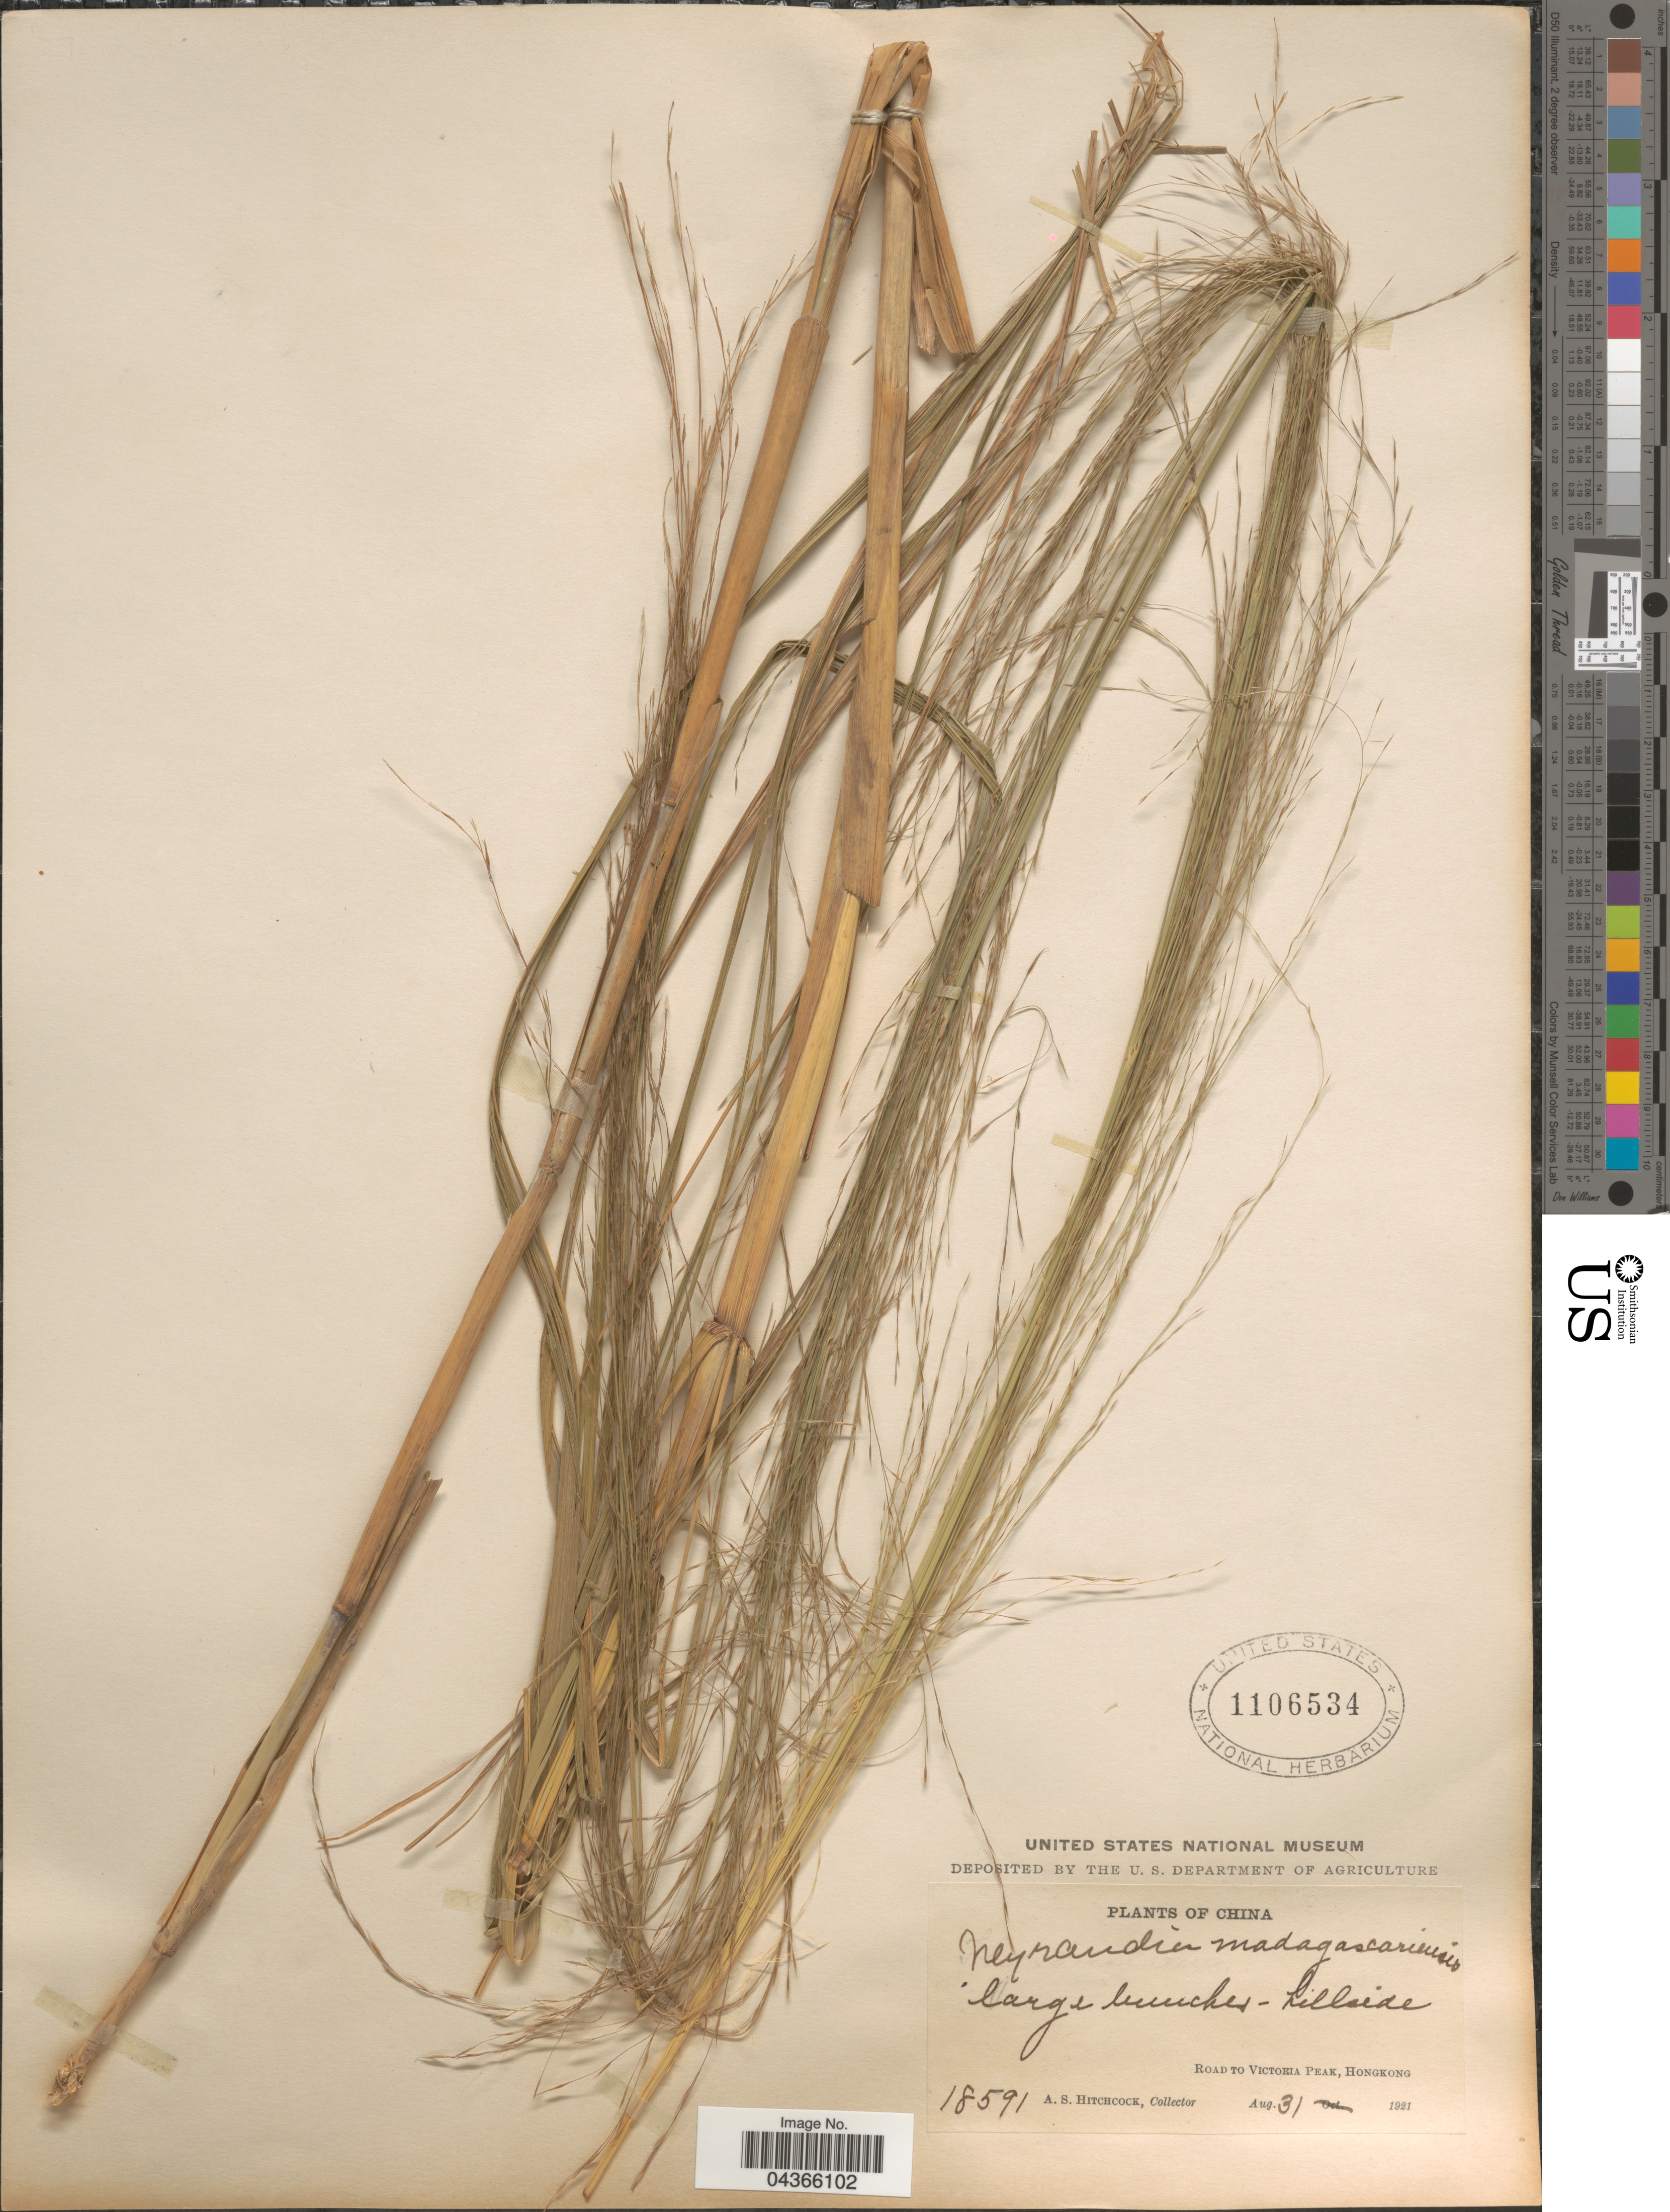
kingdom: Plantae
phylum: Tracheophyta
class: Liliopsida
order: Poales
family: Poaceae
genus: Neyraudia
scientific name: Neyraudia arundinacea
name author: (L.) Henr.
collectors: A. S. Hitchcock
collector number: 18591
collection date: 1921-08-31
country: China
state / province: Hong Kong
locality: Hillside. Road to Victoria Peak.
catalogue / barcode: US 1106534